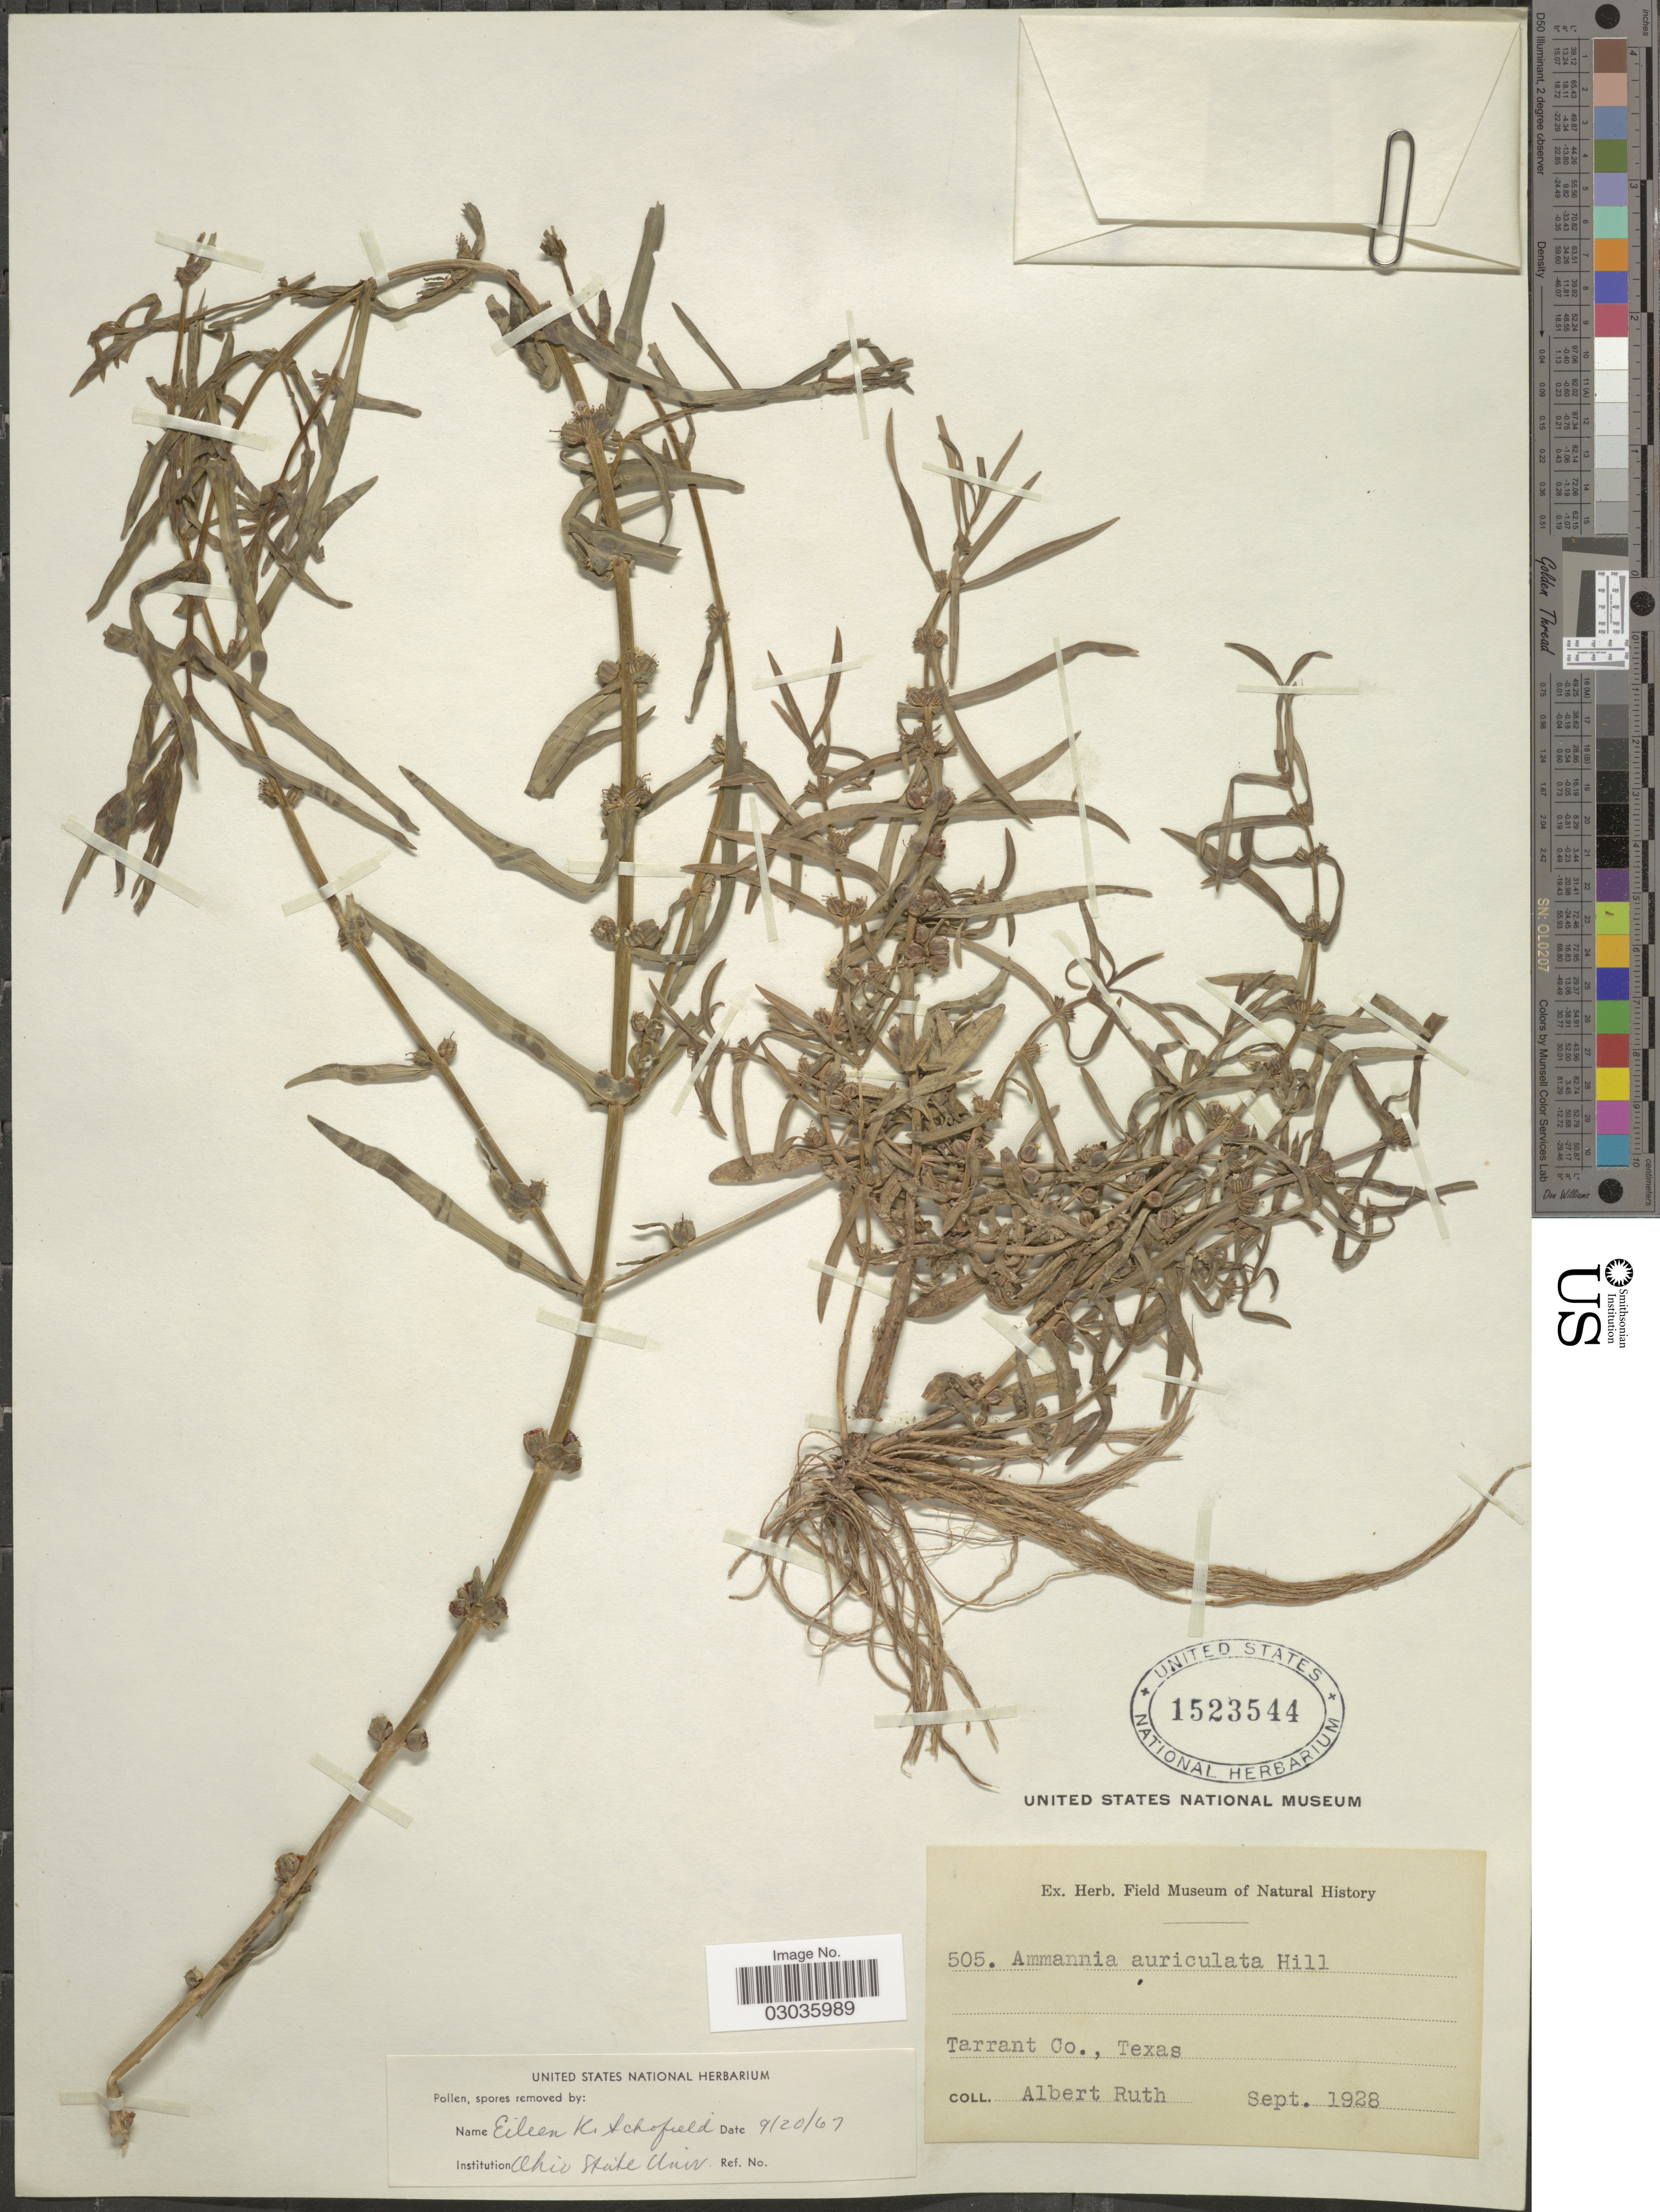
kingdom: Plantae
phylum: Tracheophyta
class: Magnoliopsida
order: Myrtales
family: Lythraceae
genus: Ammannia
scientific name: Ammannia auriculata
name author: Willd.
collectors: A. Ruth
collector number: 505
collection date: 1928-09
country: United States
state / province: Texas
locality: Tarrant Co.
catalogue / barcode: US 1523544